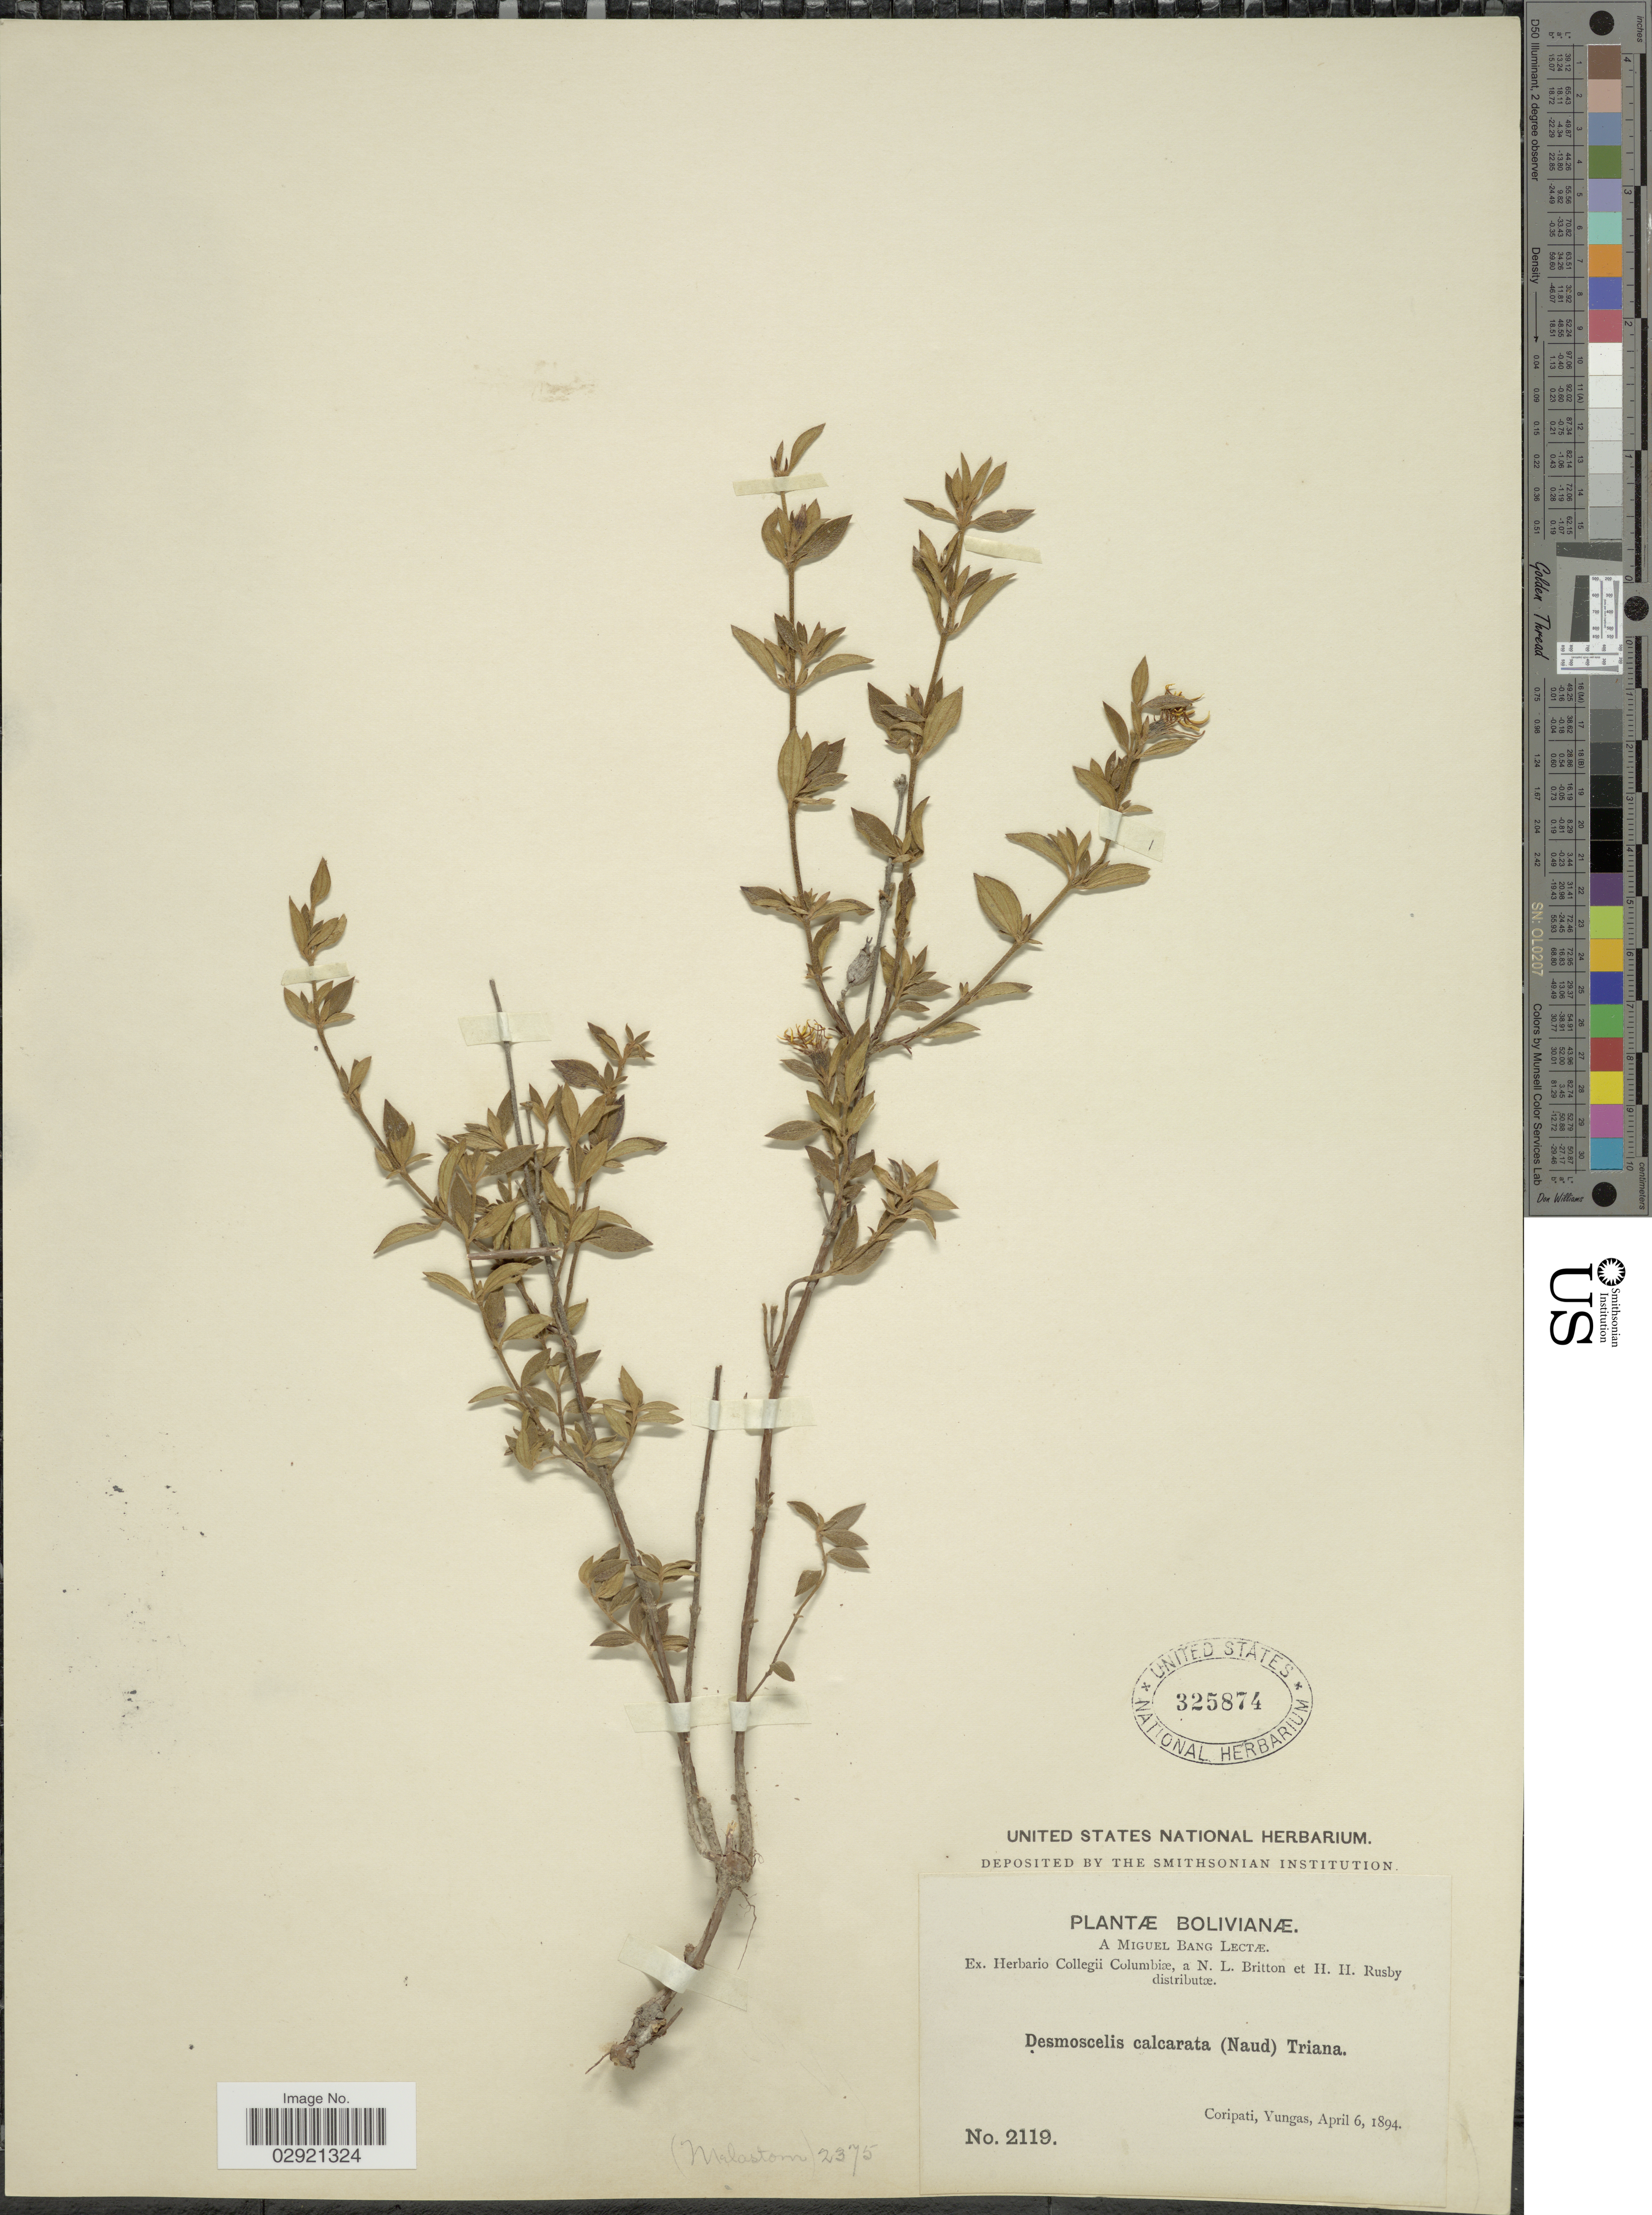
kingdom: Plantae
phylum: Tracheophyta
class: Magnoliopsida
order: Myrtales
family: Melastomataceae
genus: Desmoscelis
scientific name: Desmoscelis sp.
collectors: M. Bang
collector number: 2119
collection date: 1894-04-06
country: Bolivia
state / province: La Paz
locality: Bolivianæ. Coripati, Yungas.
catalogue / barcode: US 325874